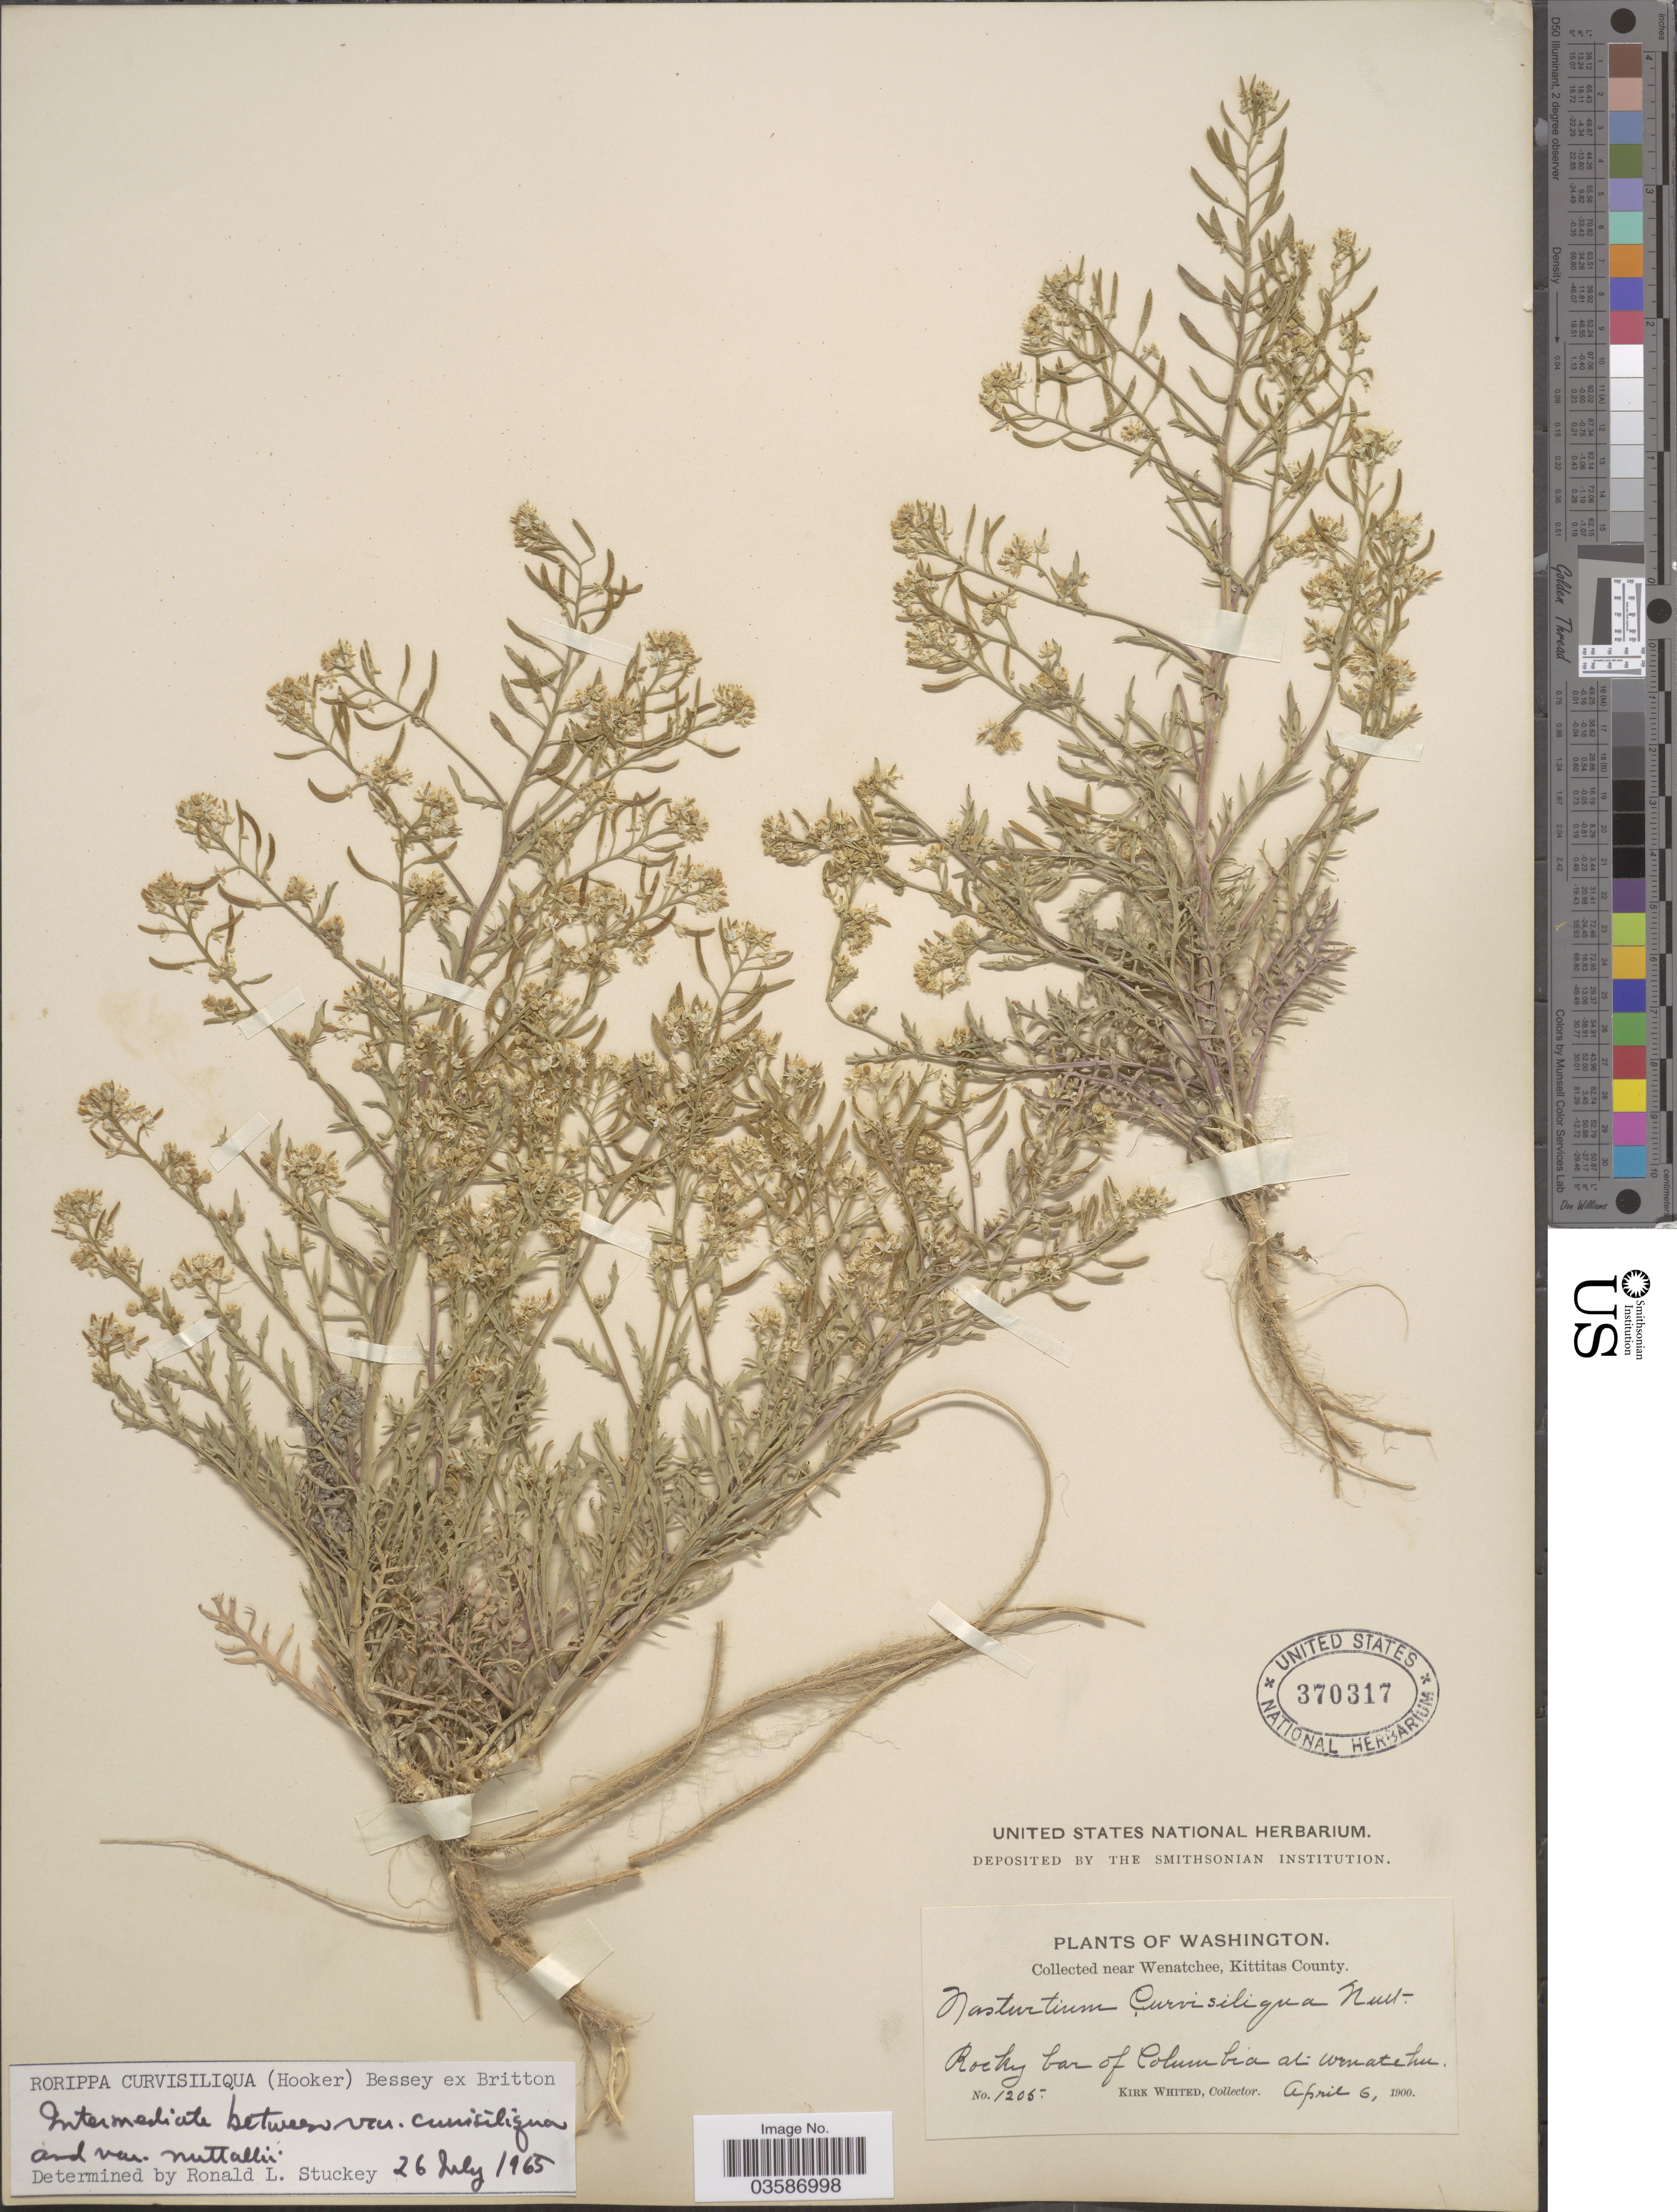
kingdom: Plantae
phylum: Tracheophyta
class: Magnoliopsida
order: Brassicales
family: Brassicaceae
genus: Rorippa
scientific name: Rorippa curvisiliqua var. nuttallii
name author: (S. Watson) Stuckey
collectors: K. Whited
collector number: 1205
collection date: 1900-04-06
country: United States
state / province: Washington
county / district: Kittitas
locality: Near Wenatchee, Kittitas County. Rocky bar of Columbia at Wenatchee.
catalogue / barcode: US 370317